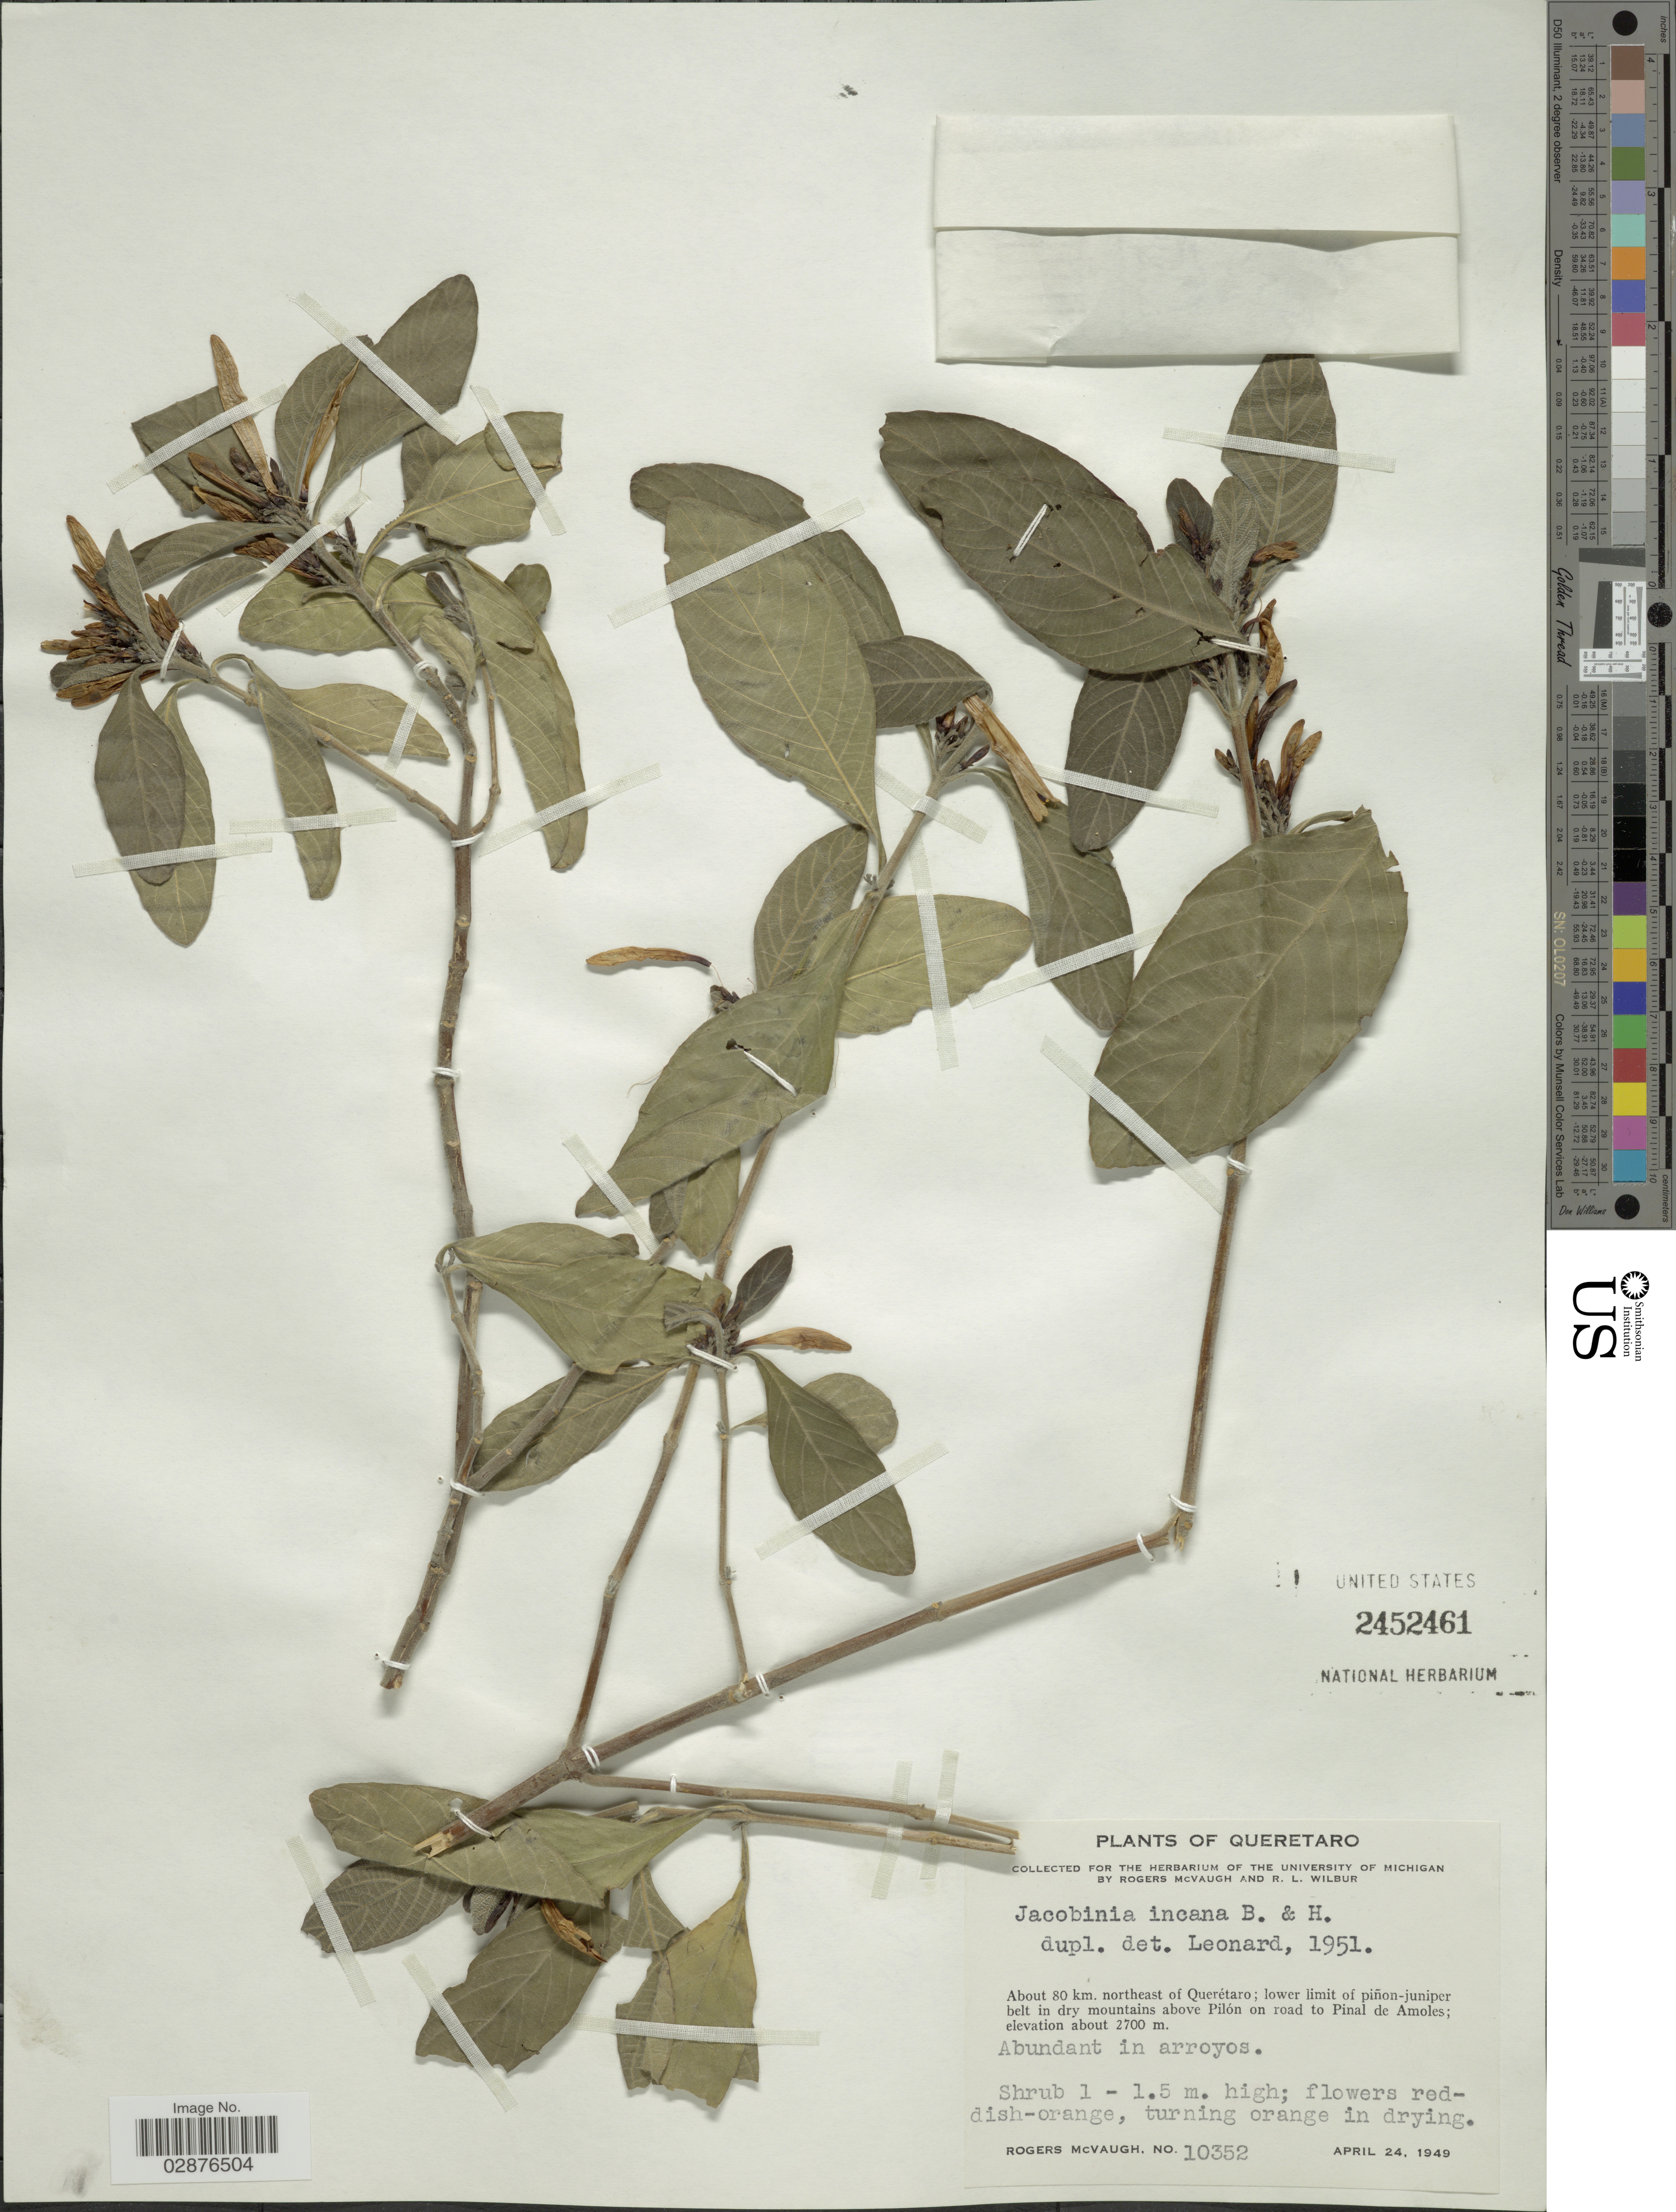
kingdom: Plantae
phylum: Tracheophyta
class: Magnoliopsida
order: Lamiales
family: Acanthaceae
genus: Justicia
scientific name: Justicia leonardii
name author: Wassh.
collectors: R. McVaugh & R. L. Wilbur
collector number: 10352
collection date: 1949-04-24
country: Mexico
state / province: Querétaro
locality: About 80 km northeast of Querétaro; dry mountains above Pilón on road to Pinal de Amoles.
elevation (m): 2700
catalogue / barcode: US 2452461